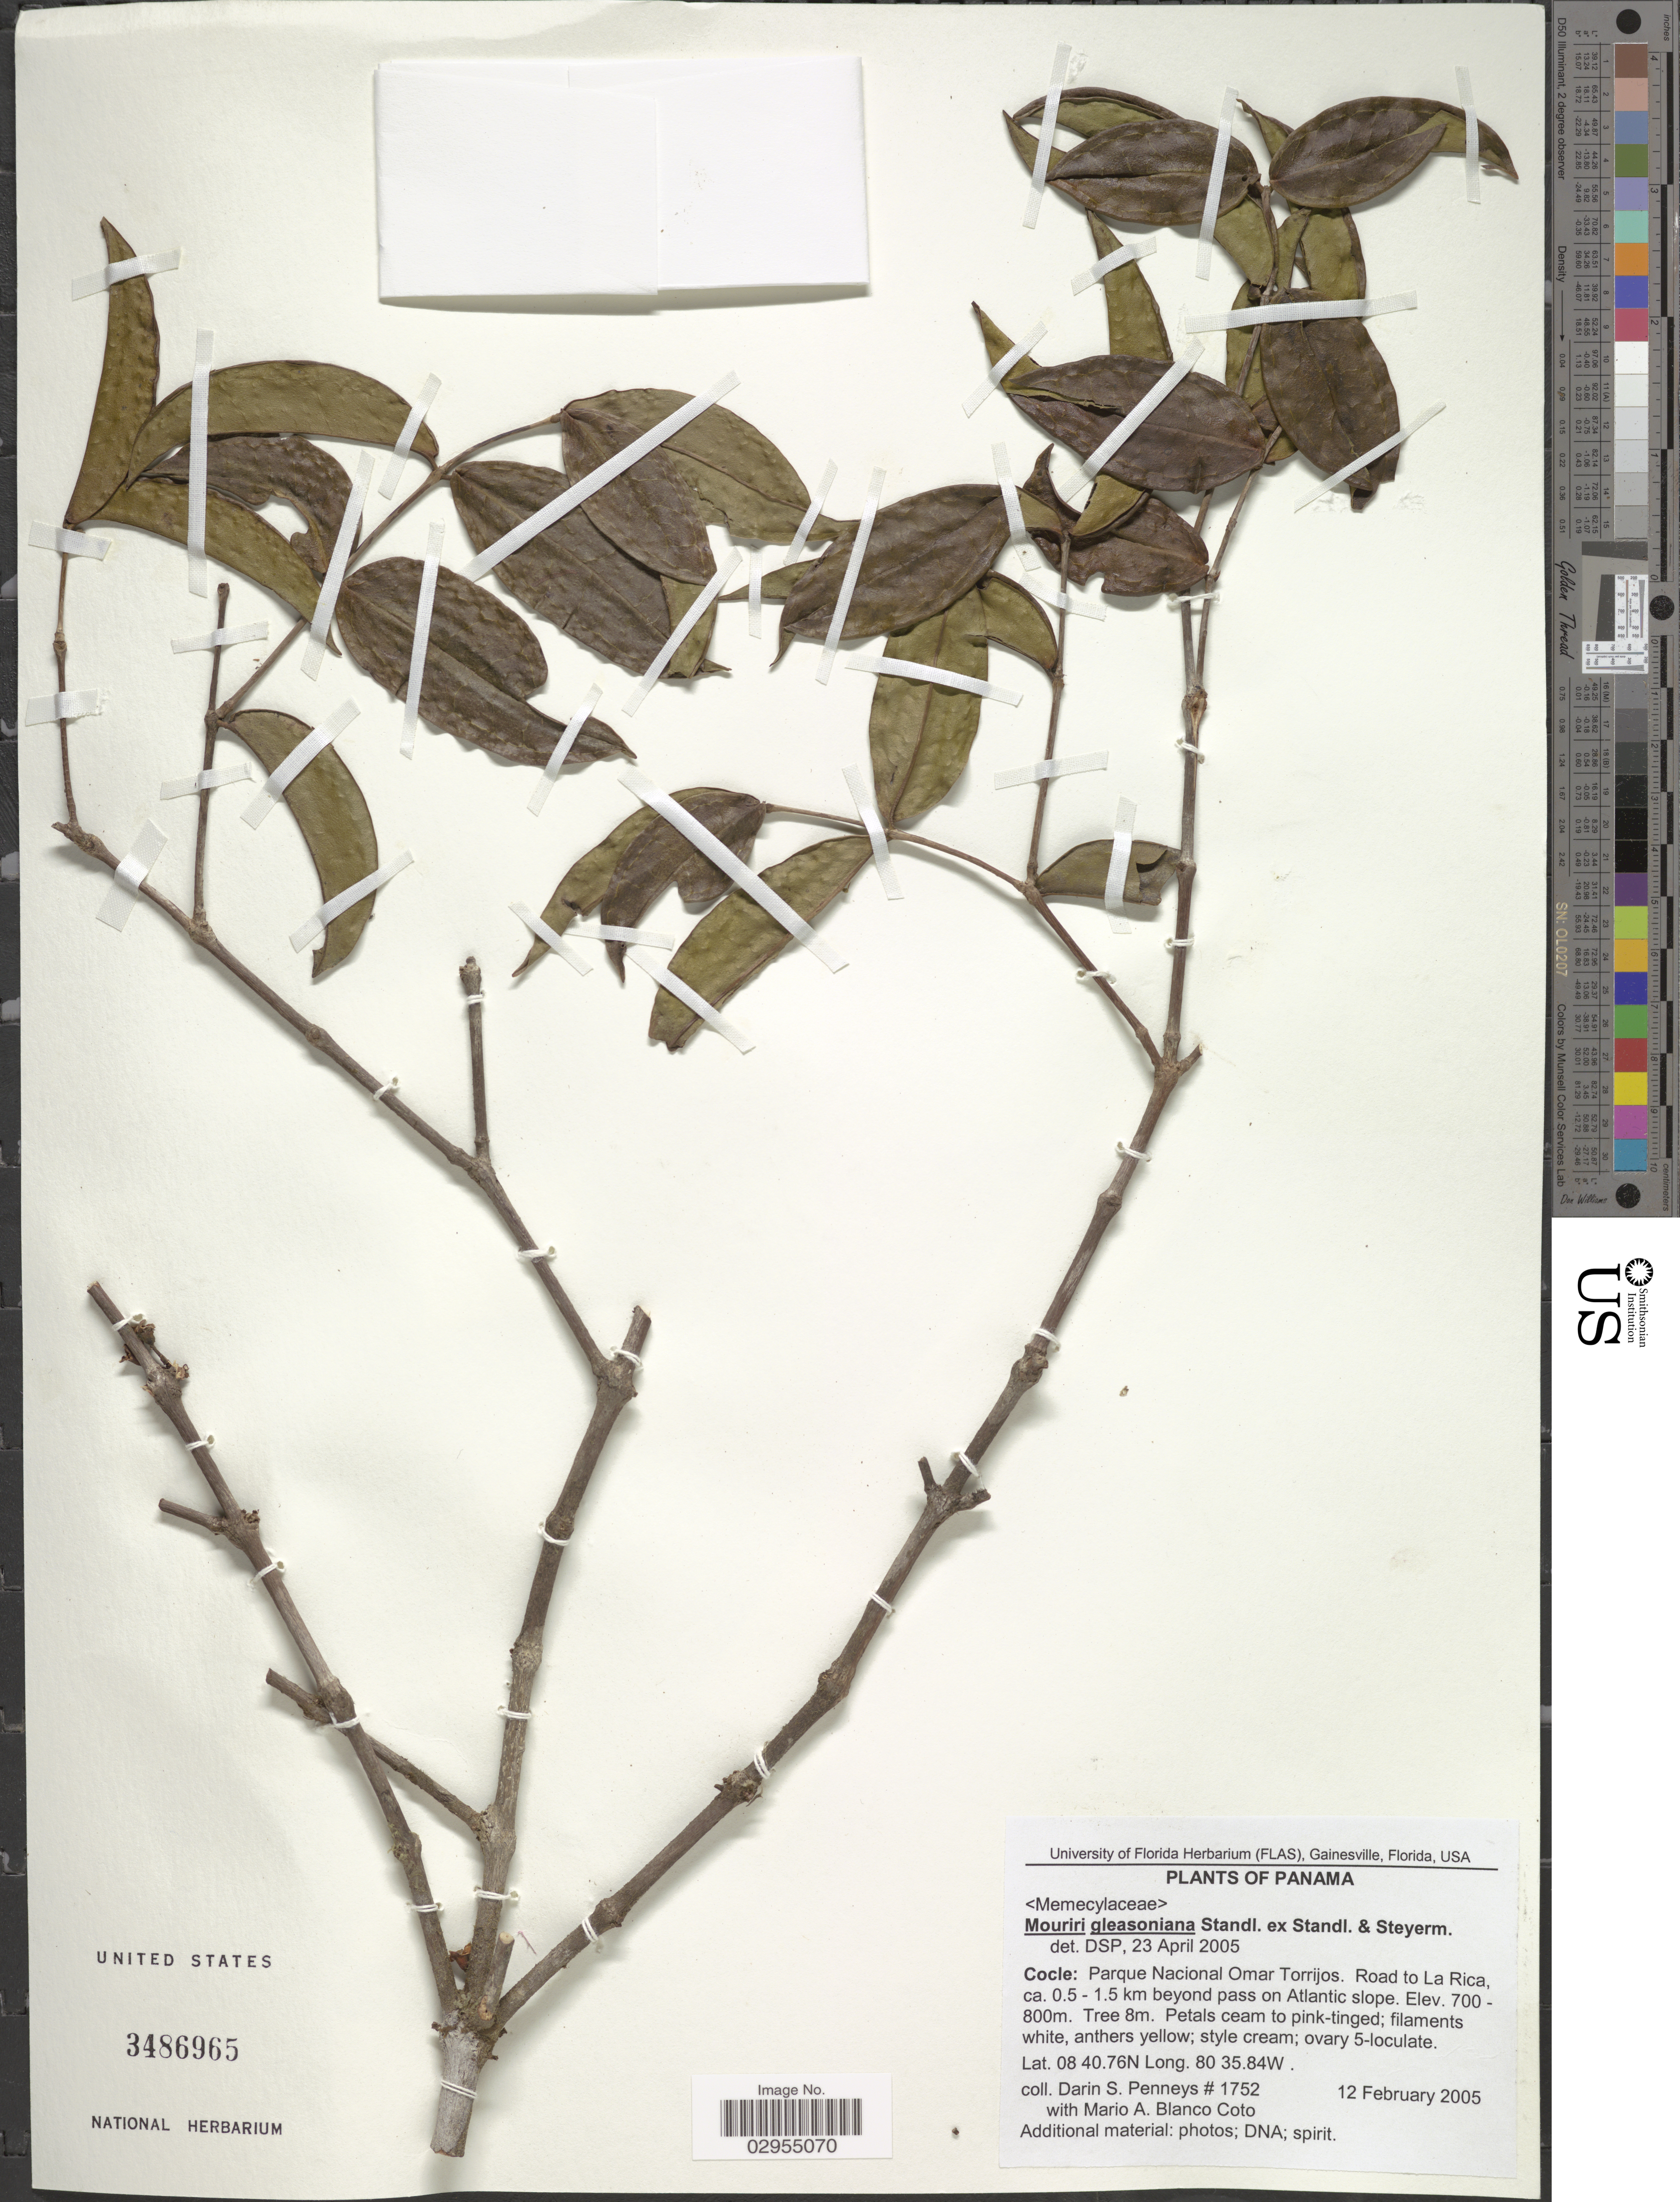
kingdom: Plantae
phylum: Tracheophyta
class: Magnoliopsida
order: Myrtales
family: Melastomataceae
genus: Mouriri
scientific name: Mouriri gleasoniana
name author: Standl.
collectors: D. S. Penneys & M. A. Blanco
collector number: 1752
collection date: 2005-02-12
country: Panama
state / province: Coclé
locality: Parque Nacional Omar Torrijos. Road to La Rica, ca. 0.5 - 1.5 km beyond pass on Atlantic slope.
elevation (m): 700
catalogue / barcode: US 3486965